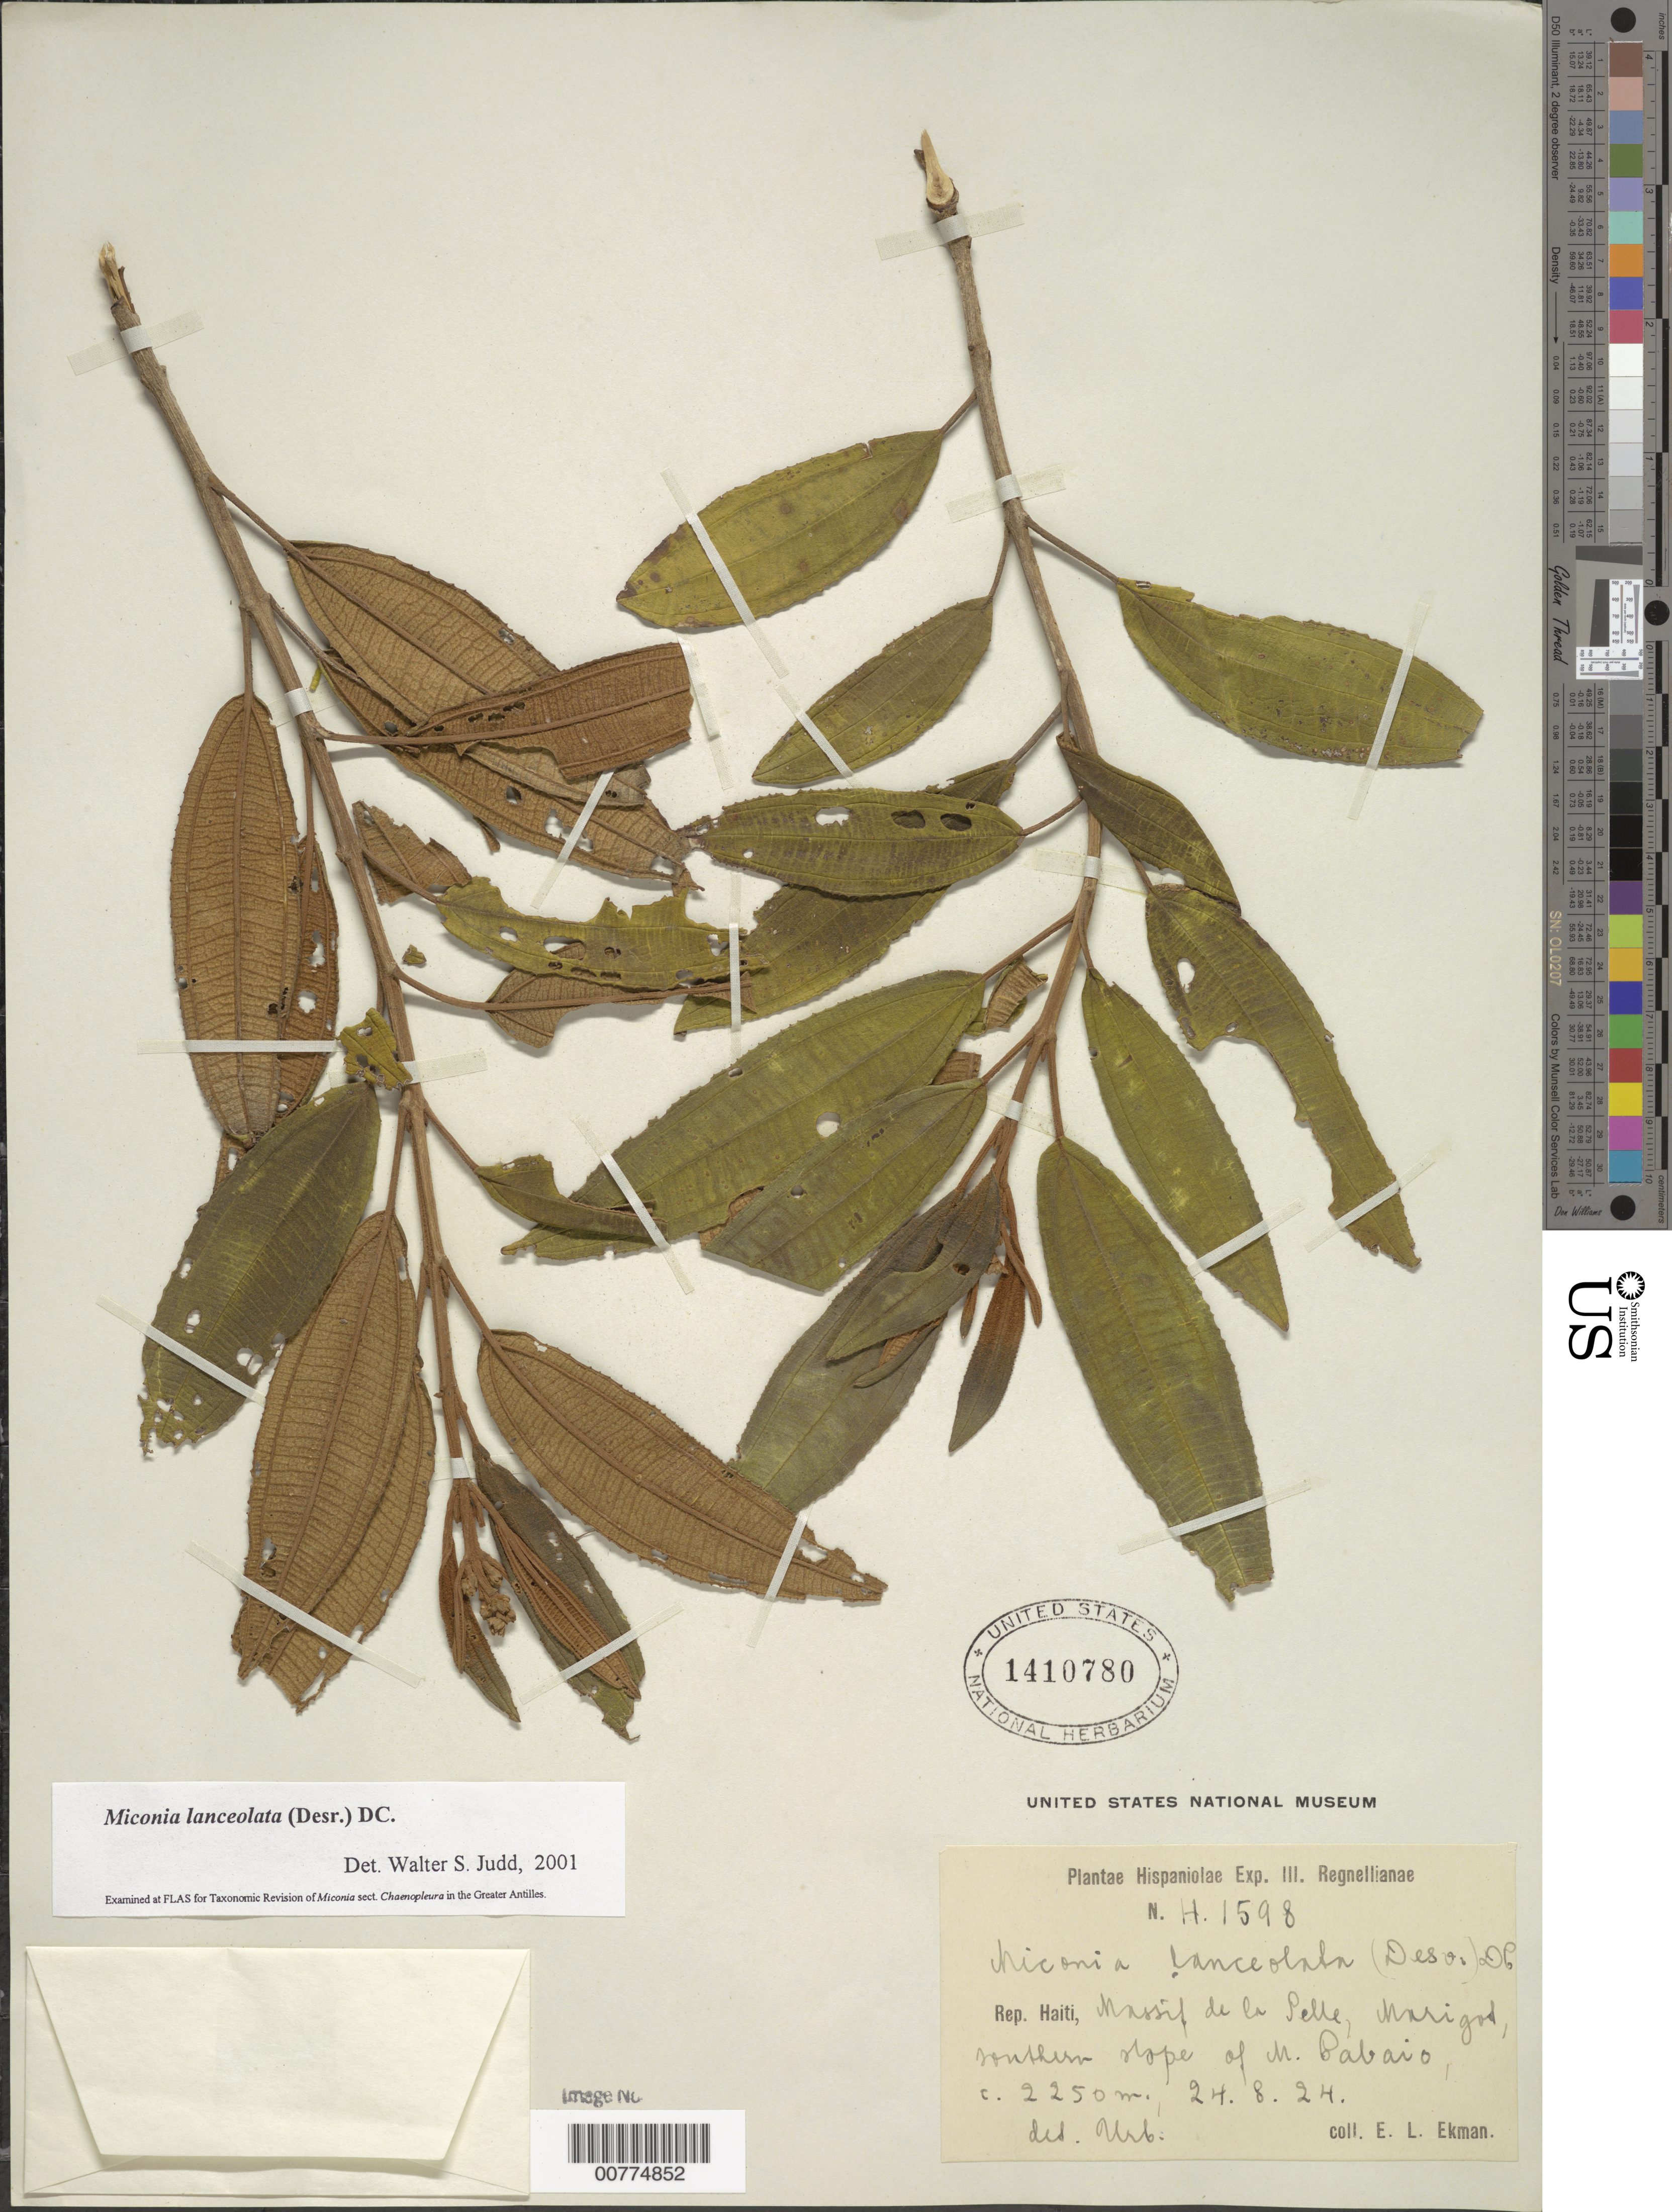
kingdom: Plantae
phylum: Tracheophyta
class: Magnoliopsida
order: Myrtales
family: Melastomataceae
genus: Miconia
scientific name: Miconia lanceolata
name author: (Desr.) DC.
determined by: Judd, Walter S.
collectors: E. L. Ekman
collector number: H 1598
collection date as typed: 24 Aug 1924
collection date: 1924-08-24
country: Haiti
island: Hispaniola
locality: Massif de la Selle, Marigot, southern slope of M . Cabaio.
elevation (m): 2250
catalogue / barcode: US 1410780